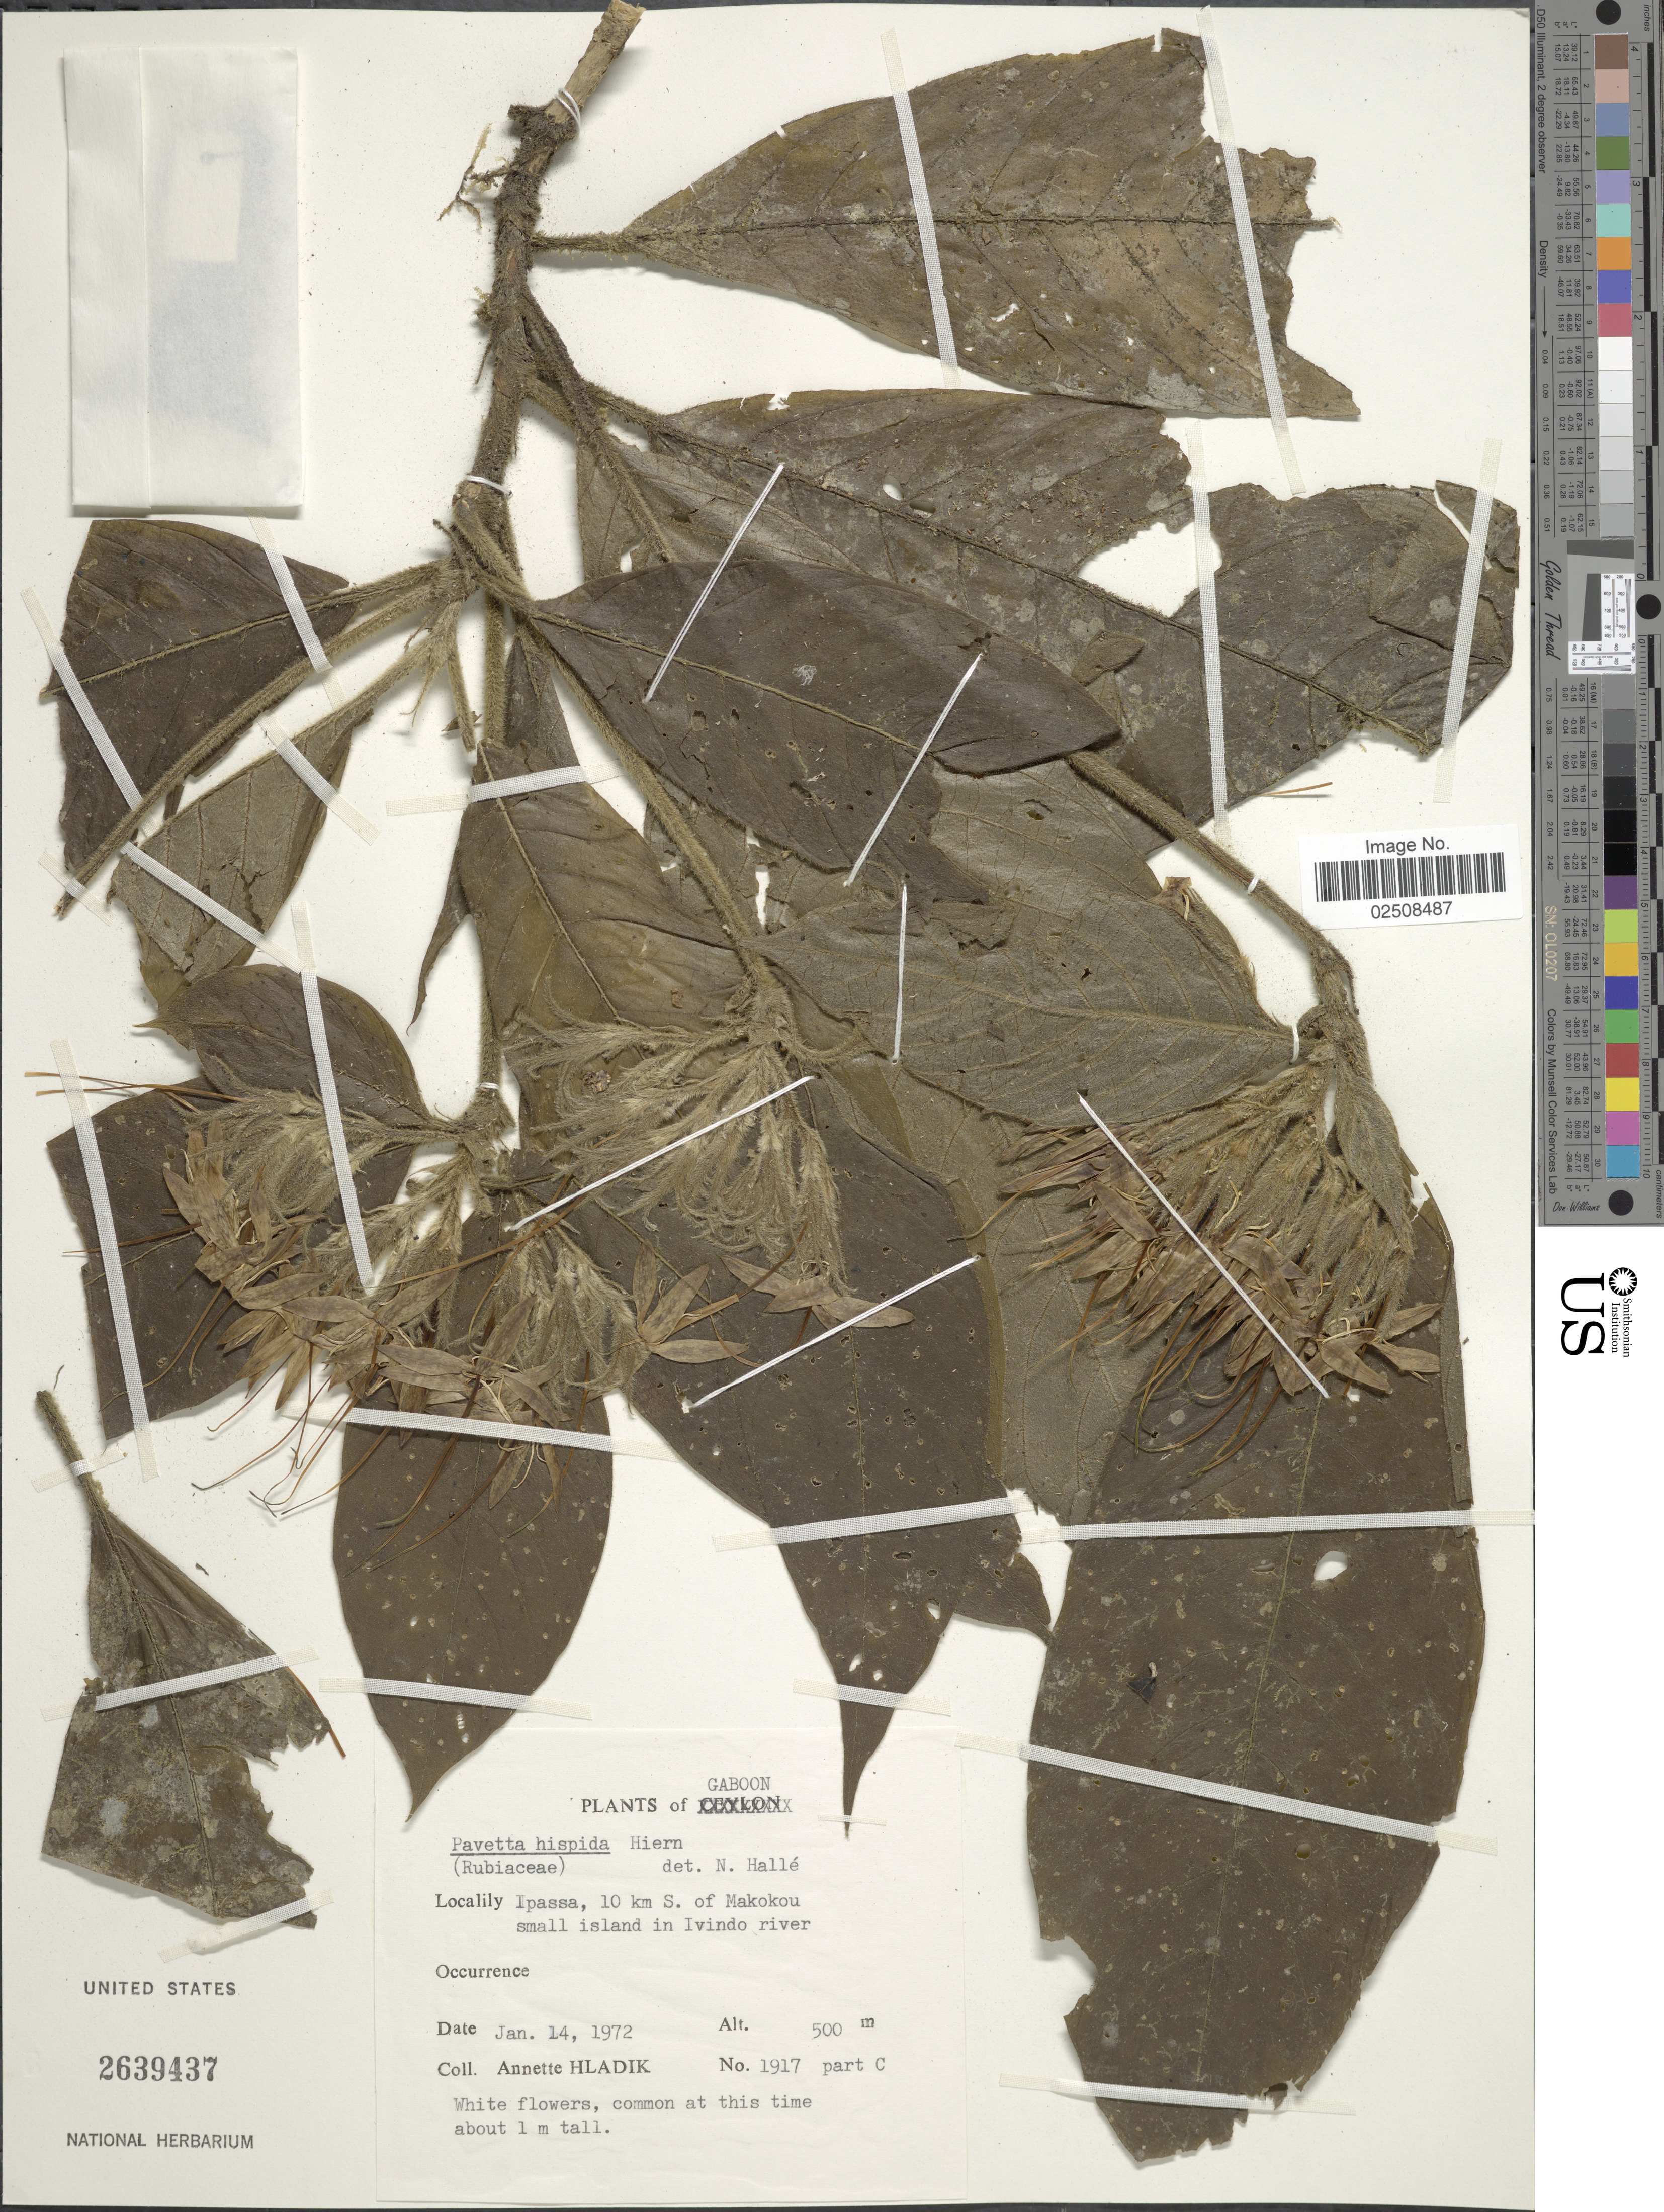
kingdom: Plantae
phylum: Tracheophyta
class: Magnoliopsida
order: Gentianales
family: Rubiaceae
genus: Pavetta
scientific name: Pavetta hispida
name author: Hiern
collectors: A. Hladik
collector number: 1917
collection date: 1972-01-14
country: Gabon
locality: Gaboon. Ipassa, 10 km S. of Makokou small island in Ivindo river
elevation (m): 500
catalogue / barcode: US 2639437